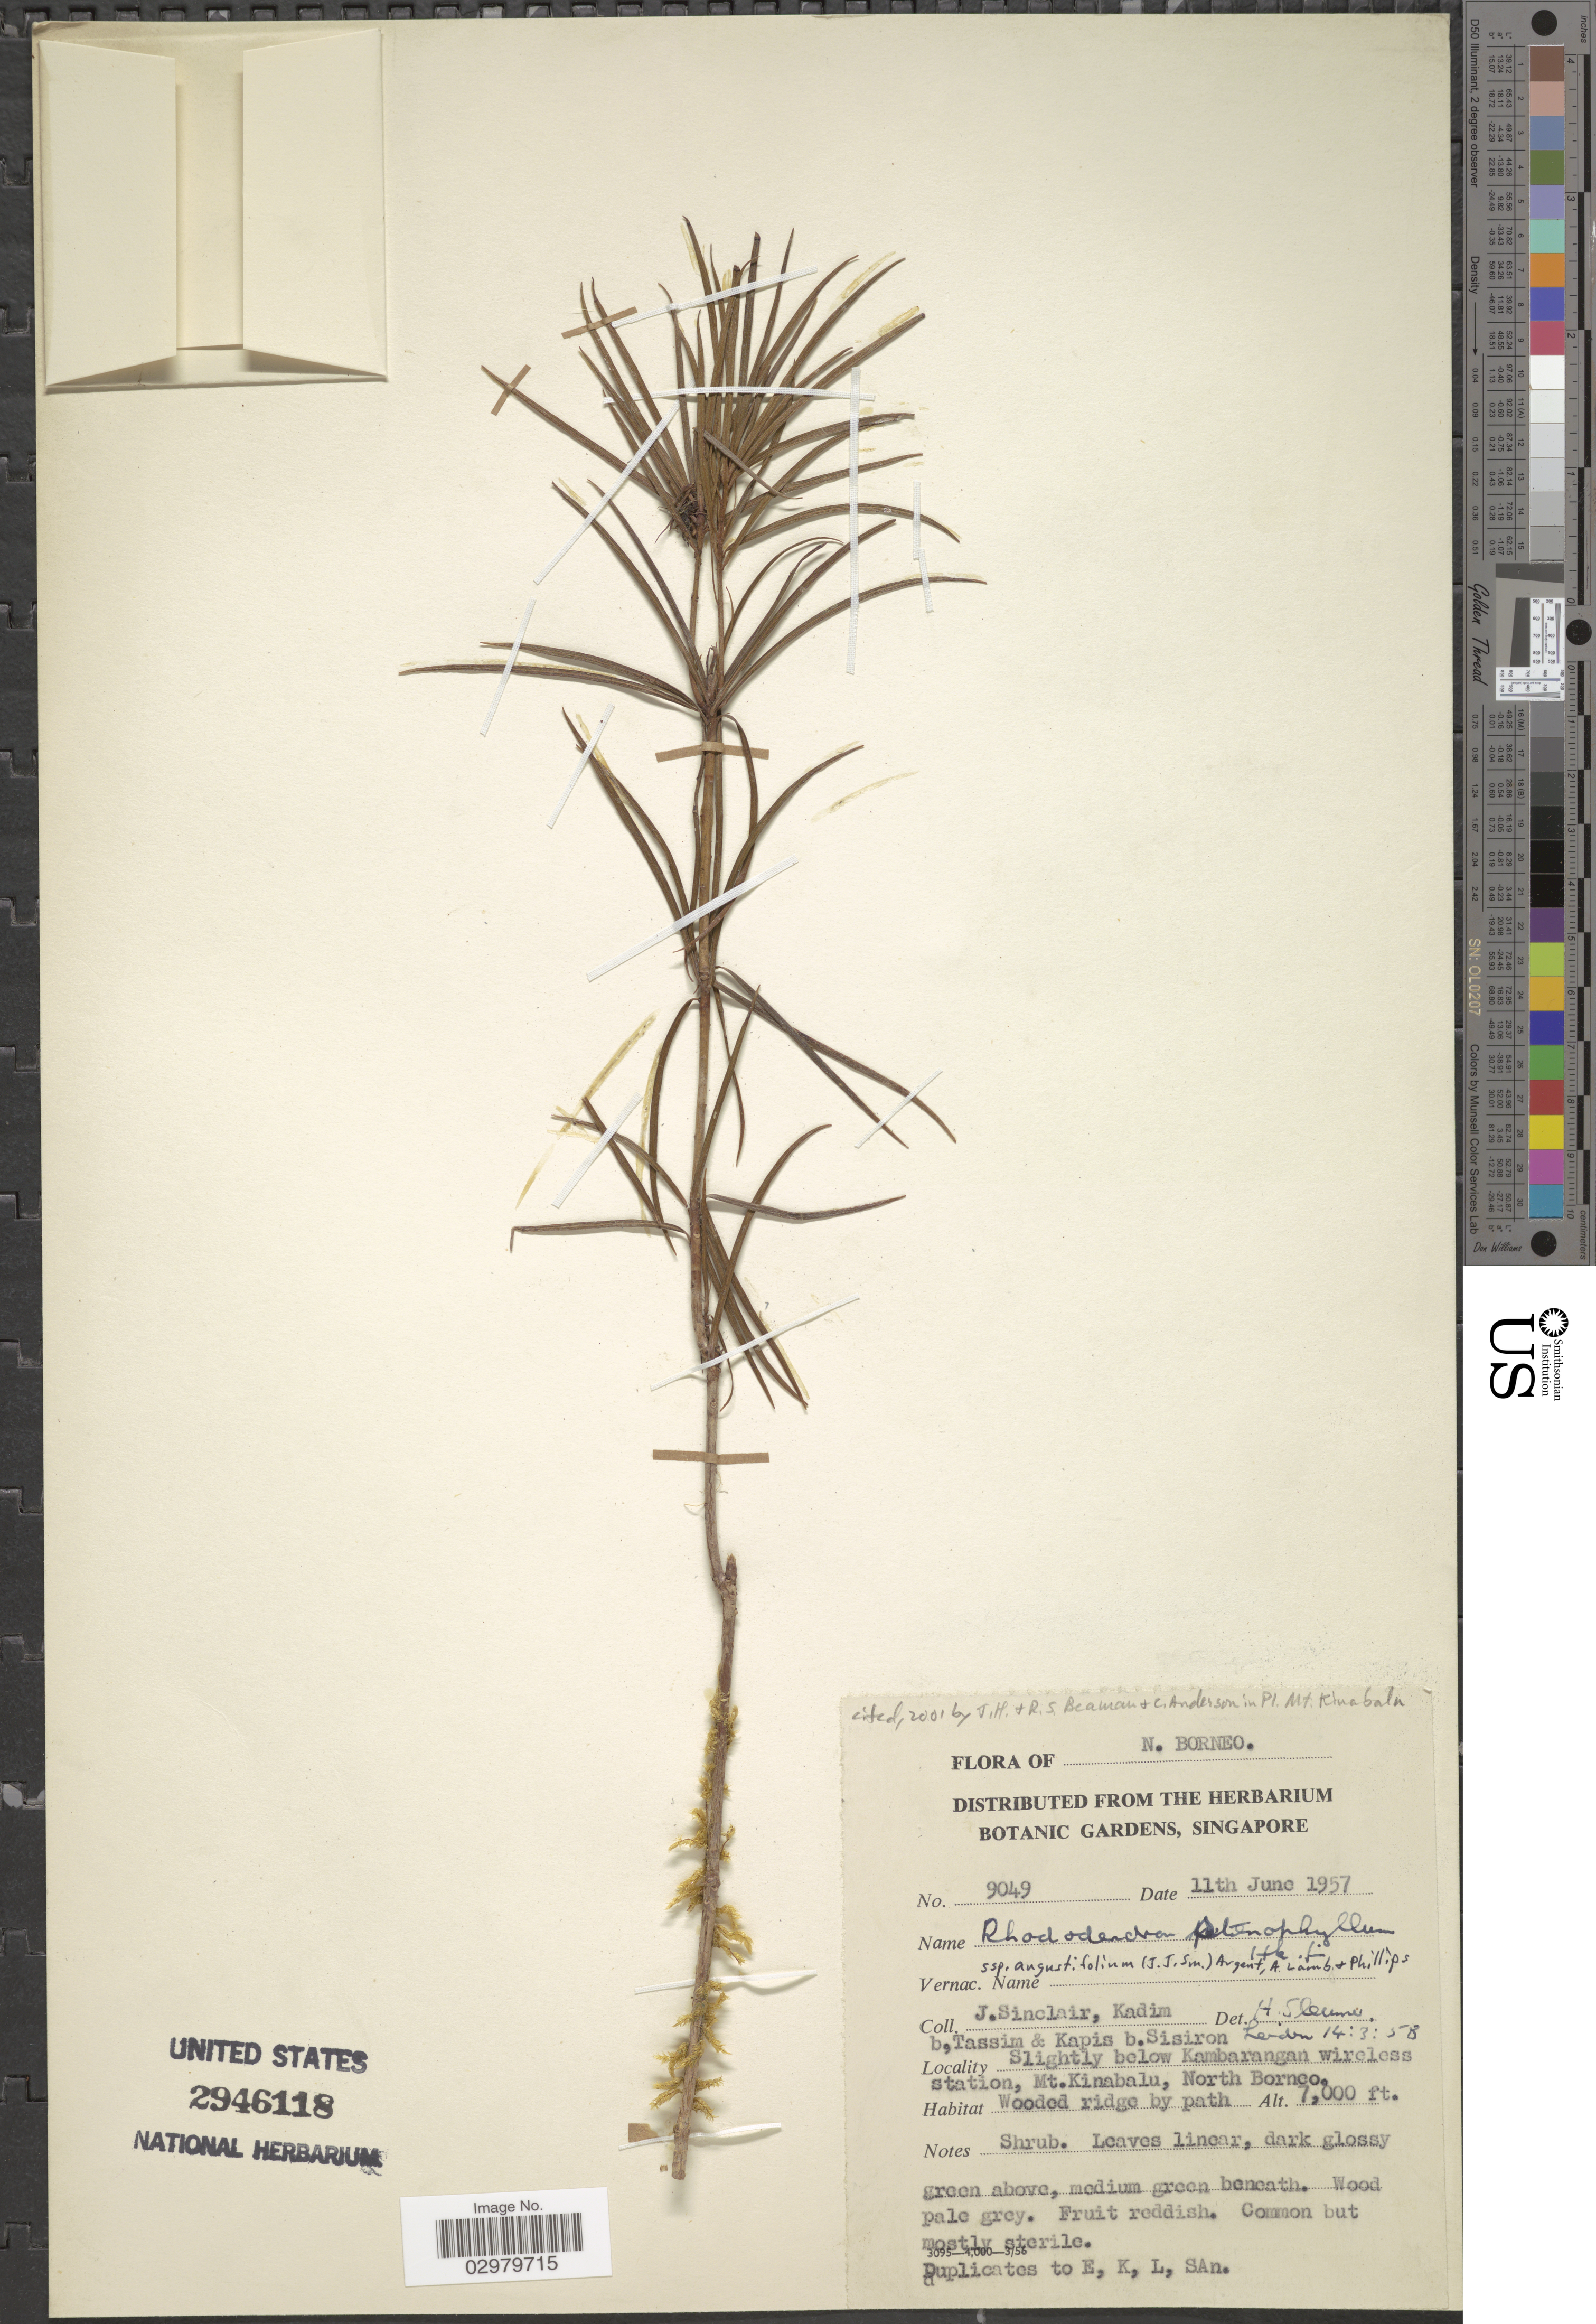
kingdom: Plantae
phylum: Tracheophyta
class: Magnoliopsida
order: Ericales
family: Ericaceae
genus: Rhododendron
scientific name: Rhododendron stenophyllum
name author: Hook. f. ex Stapf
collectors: J. Sinclair, K. Tassim & Kapis bin Sisiron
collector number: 9049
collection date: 1957-06-11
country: Malaysia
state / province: Sabah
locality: N. Borneo. Slightly below Kambarangan wireless station, Mt. Kinabalu, North Borneo.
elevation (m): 2134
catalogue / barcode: US 2946118